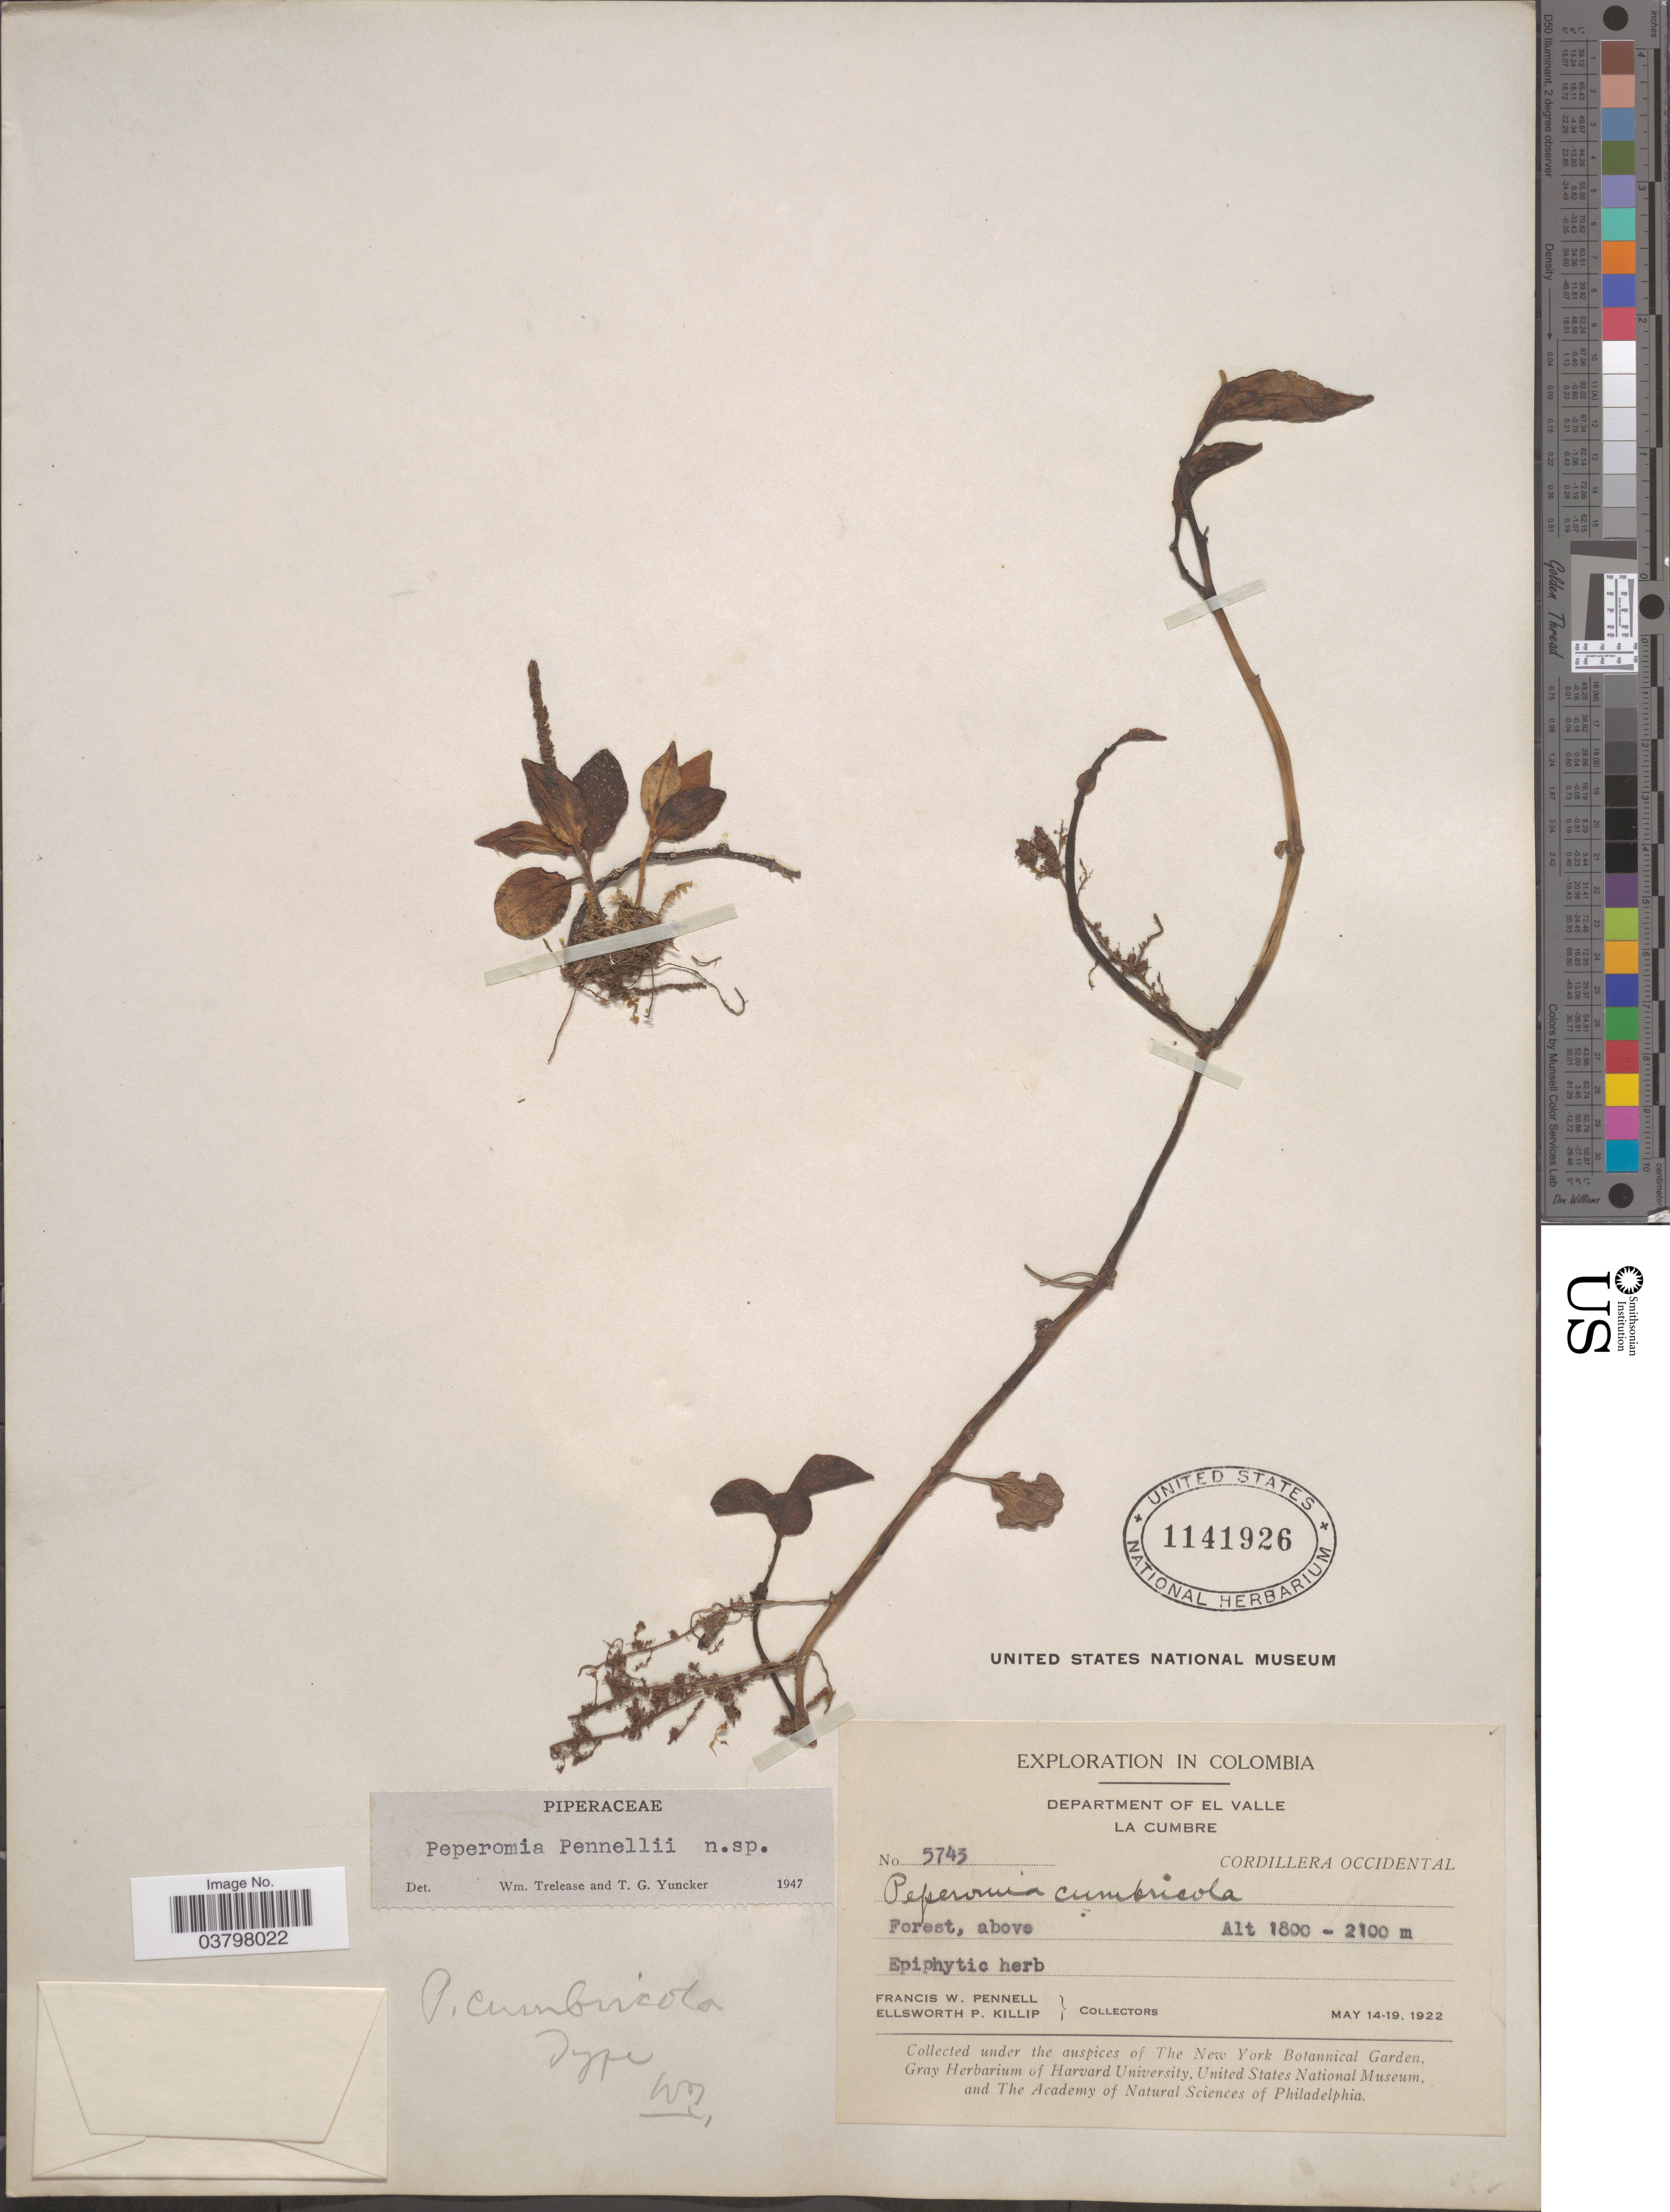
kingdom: Plantae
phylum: Tracheophyta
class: Magnoliopsida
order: Piperales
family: Piperaceae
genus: Peperomia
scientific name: Peperomia pennellii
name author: Trel. & Yunck.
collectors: F. W. Pennell & E. P. Killip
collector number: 5743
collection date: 1922-05-14/1922-05-19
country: Colombia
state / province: Valle del Cauca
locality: Department of El Valle. La Cumbre. Cordillera Occidental.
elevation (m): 1800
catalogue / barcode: US 1141926